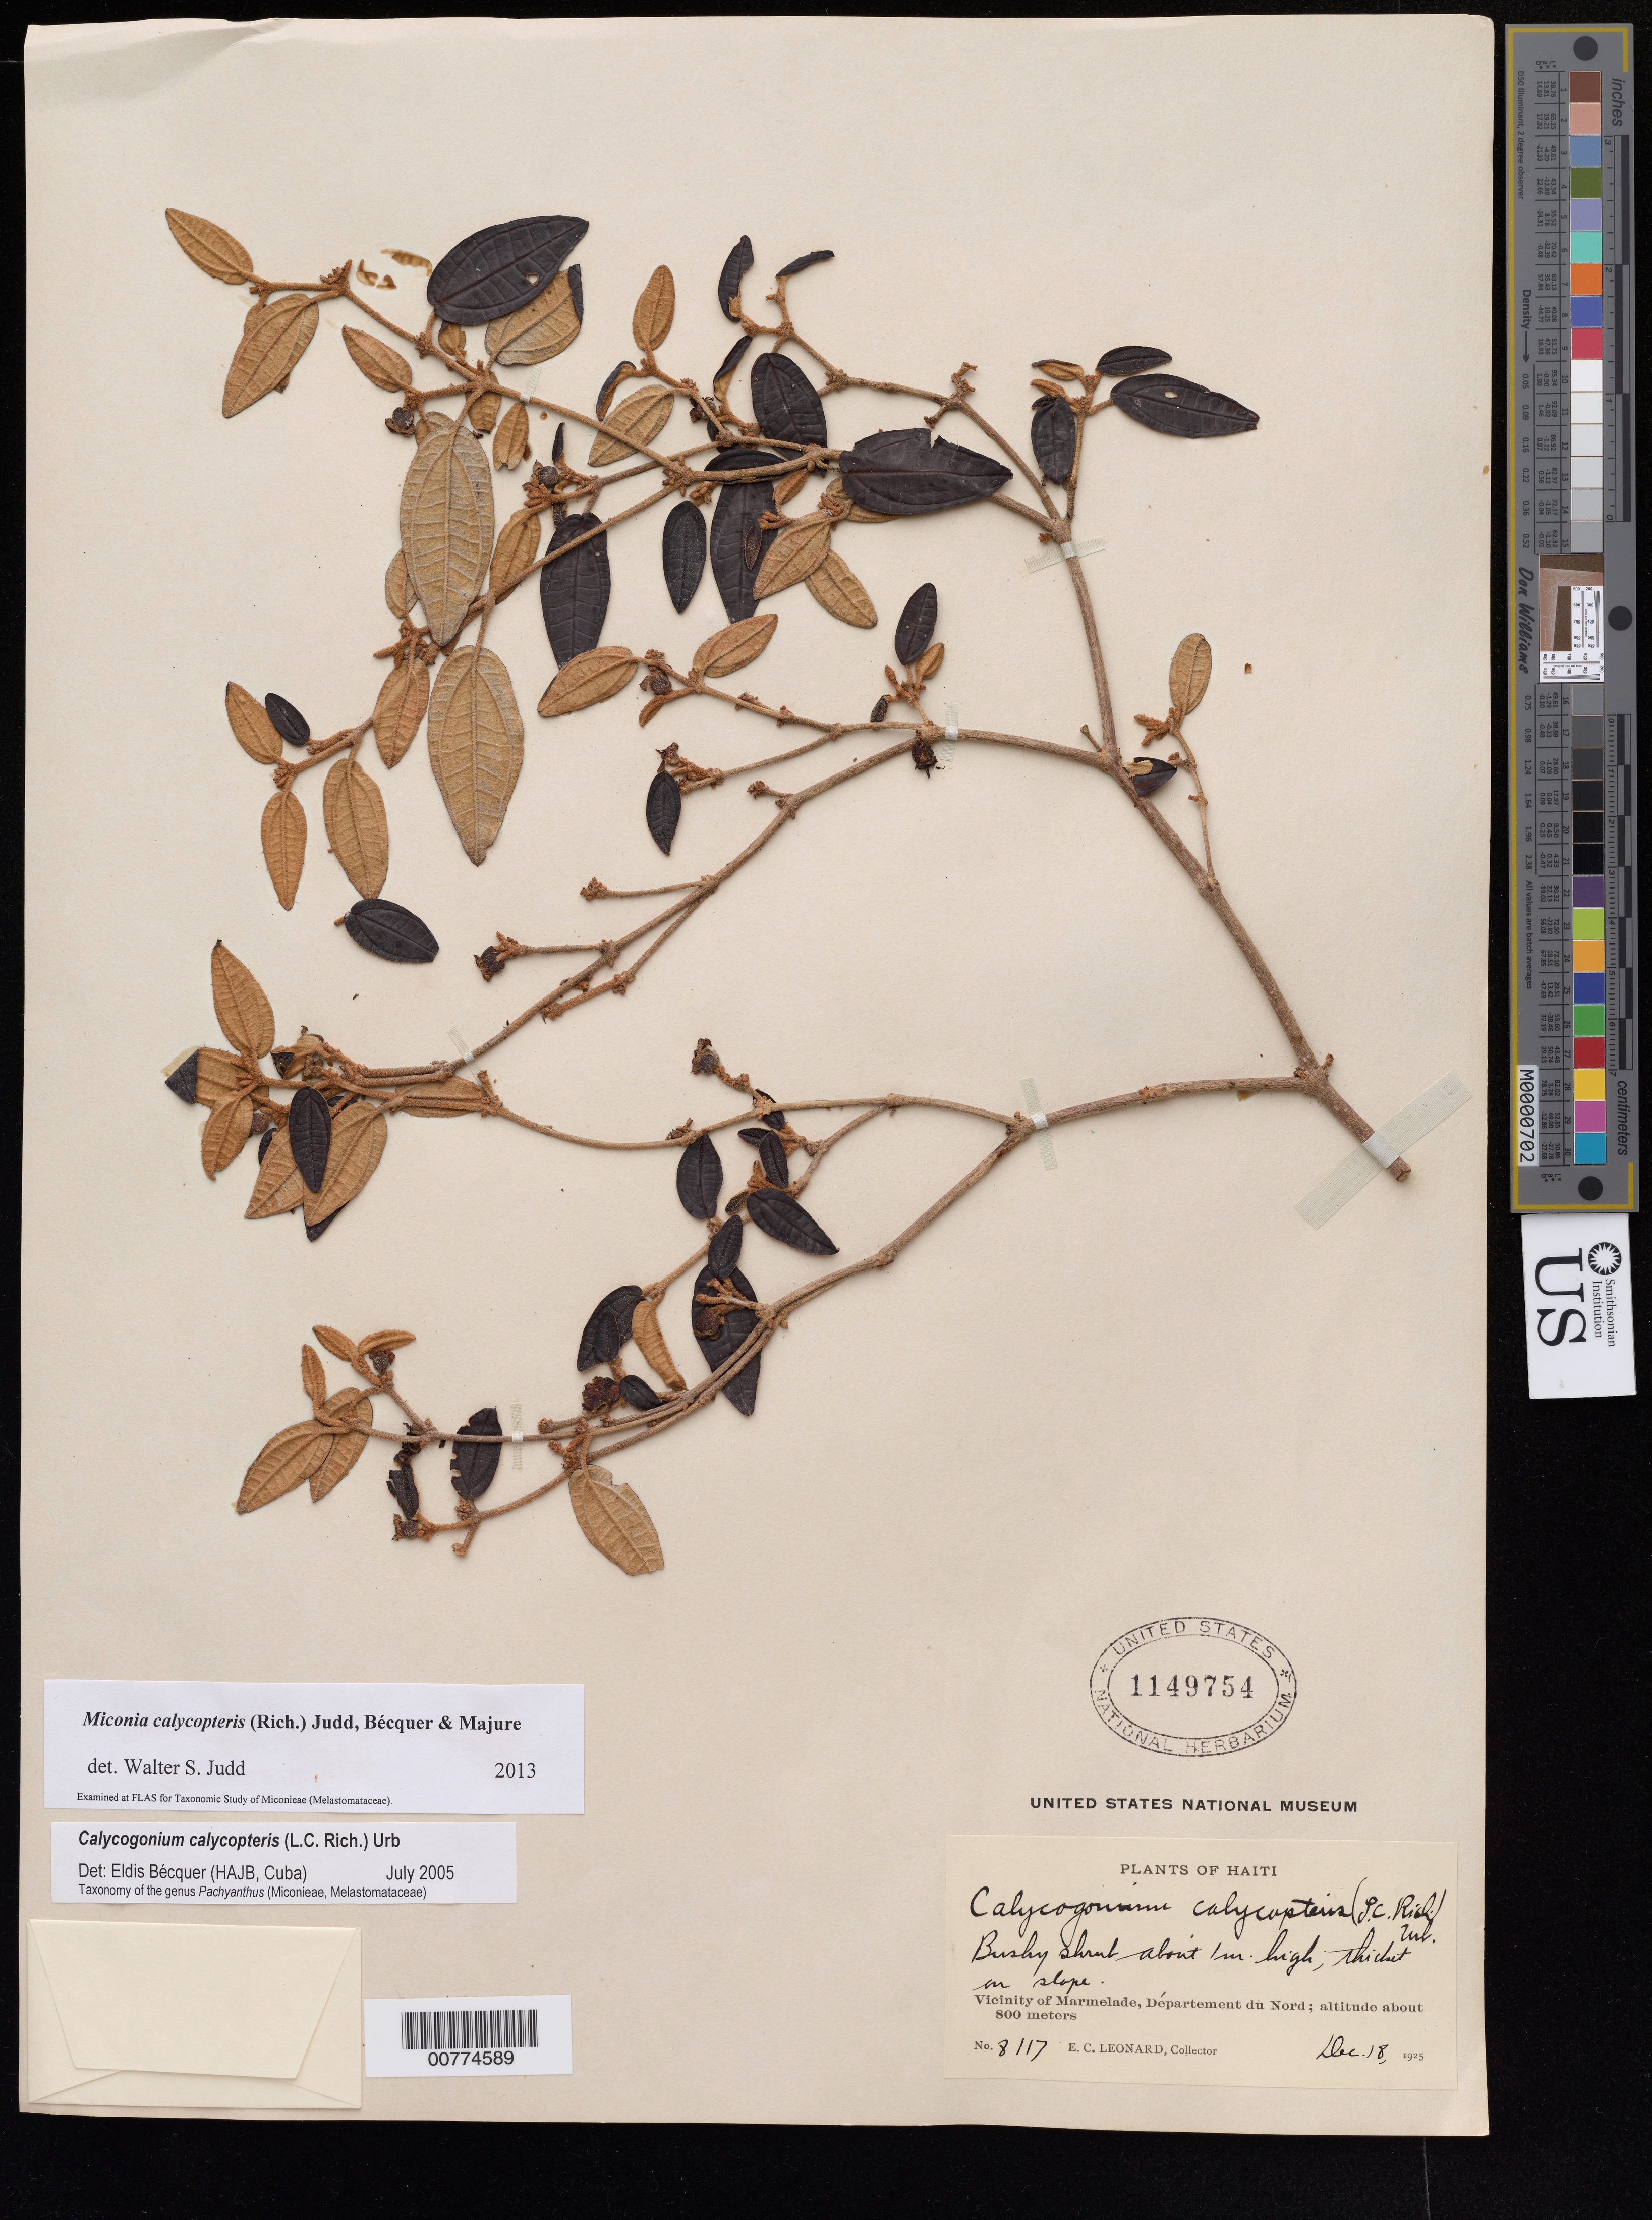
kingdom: Plantae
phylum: Tracheophyta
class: Magnoliopsida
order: Myrtales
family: Melastomataceae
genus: Miconia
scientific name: Miconia calycopteris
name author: (Rich.) Judd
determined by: Judd, Walter S.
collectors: E. C. Leonard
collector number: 8117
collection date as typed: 18 Mar 1925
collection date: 1925-03-18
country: Haiti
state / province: Nord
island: Hispaniola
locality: Vicinity of Marmelade.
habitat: Thicket on slope.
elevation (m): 800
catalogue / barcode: US 1149754